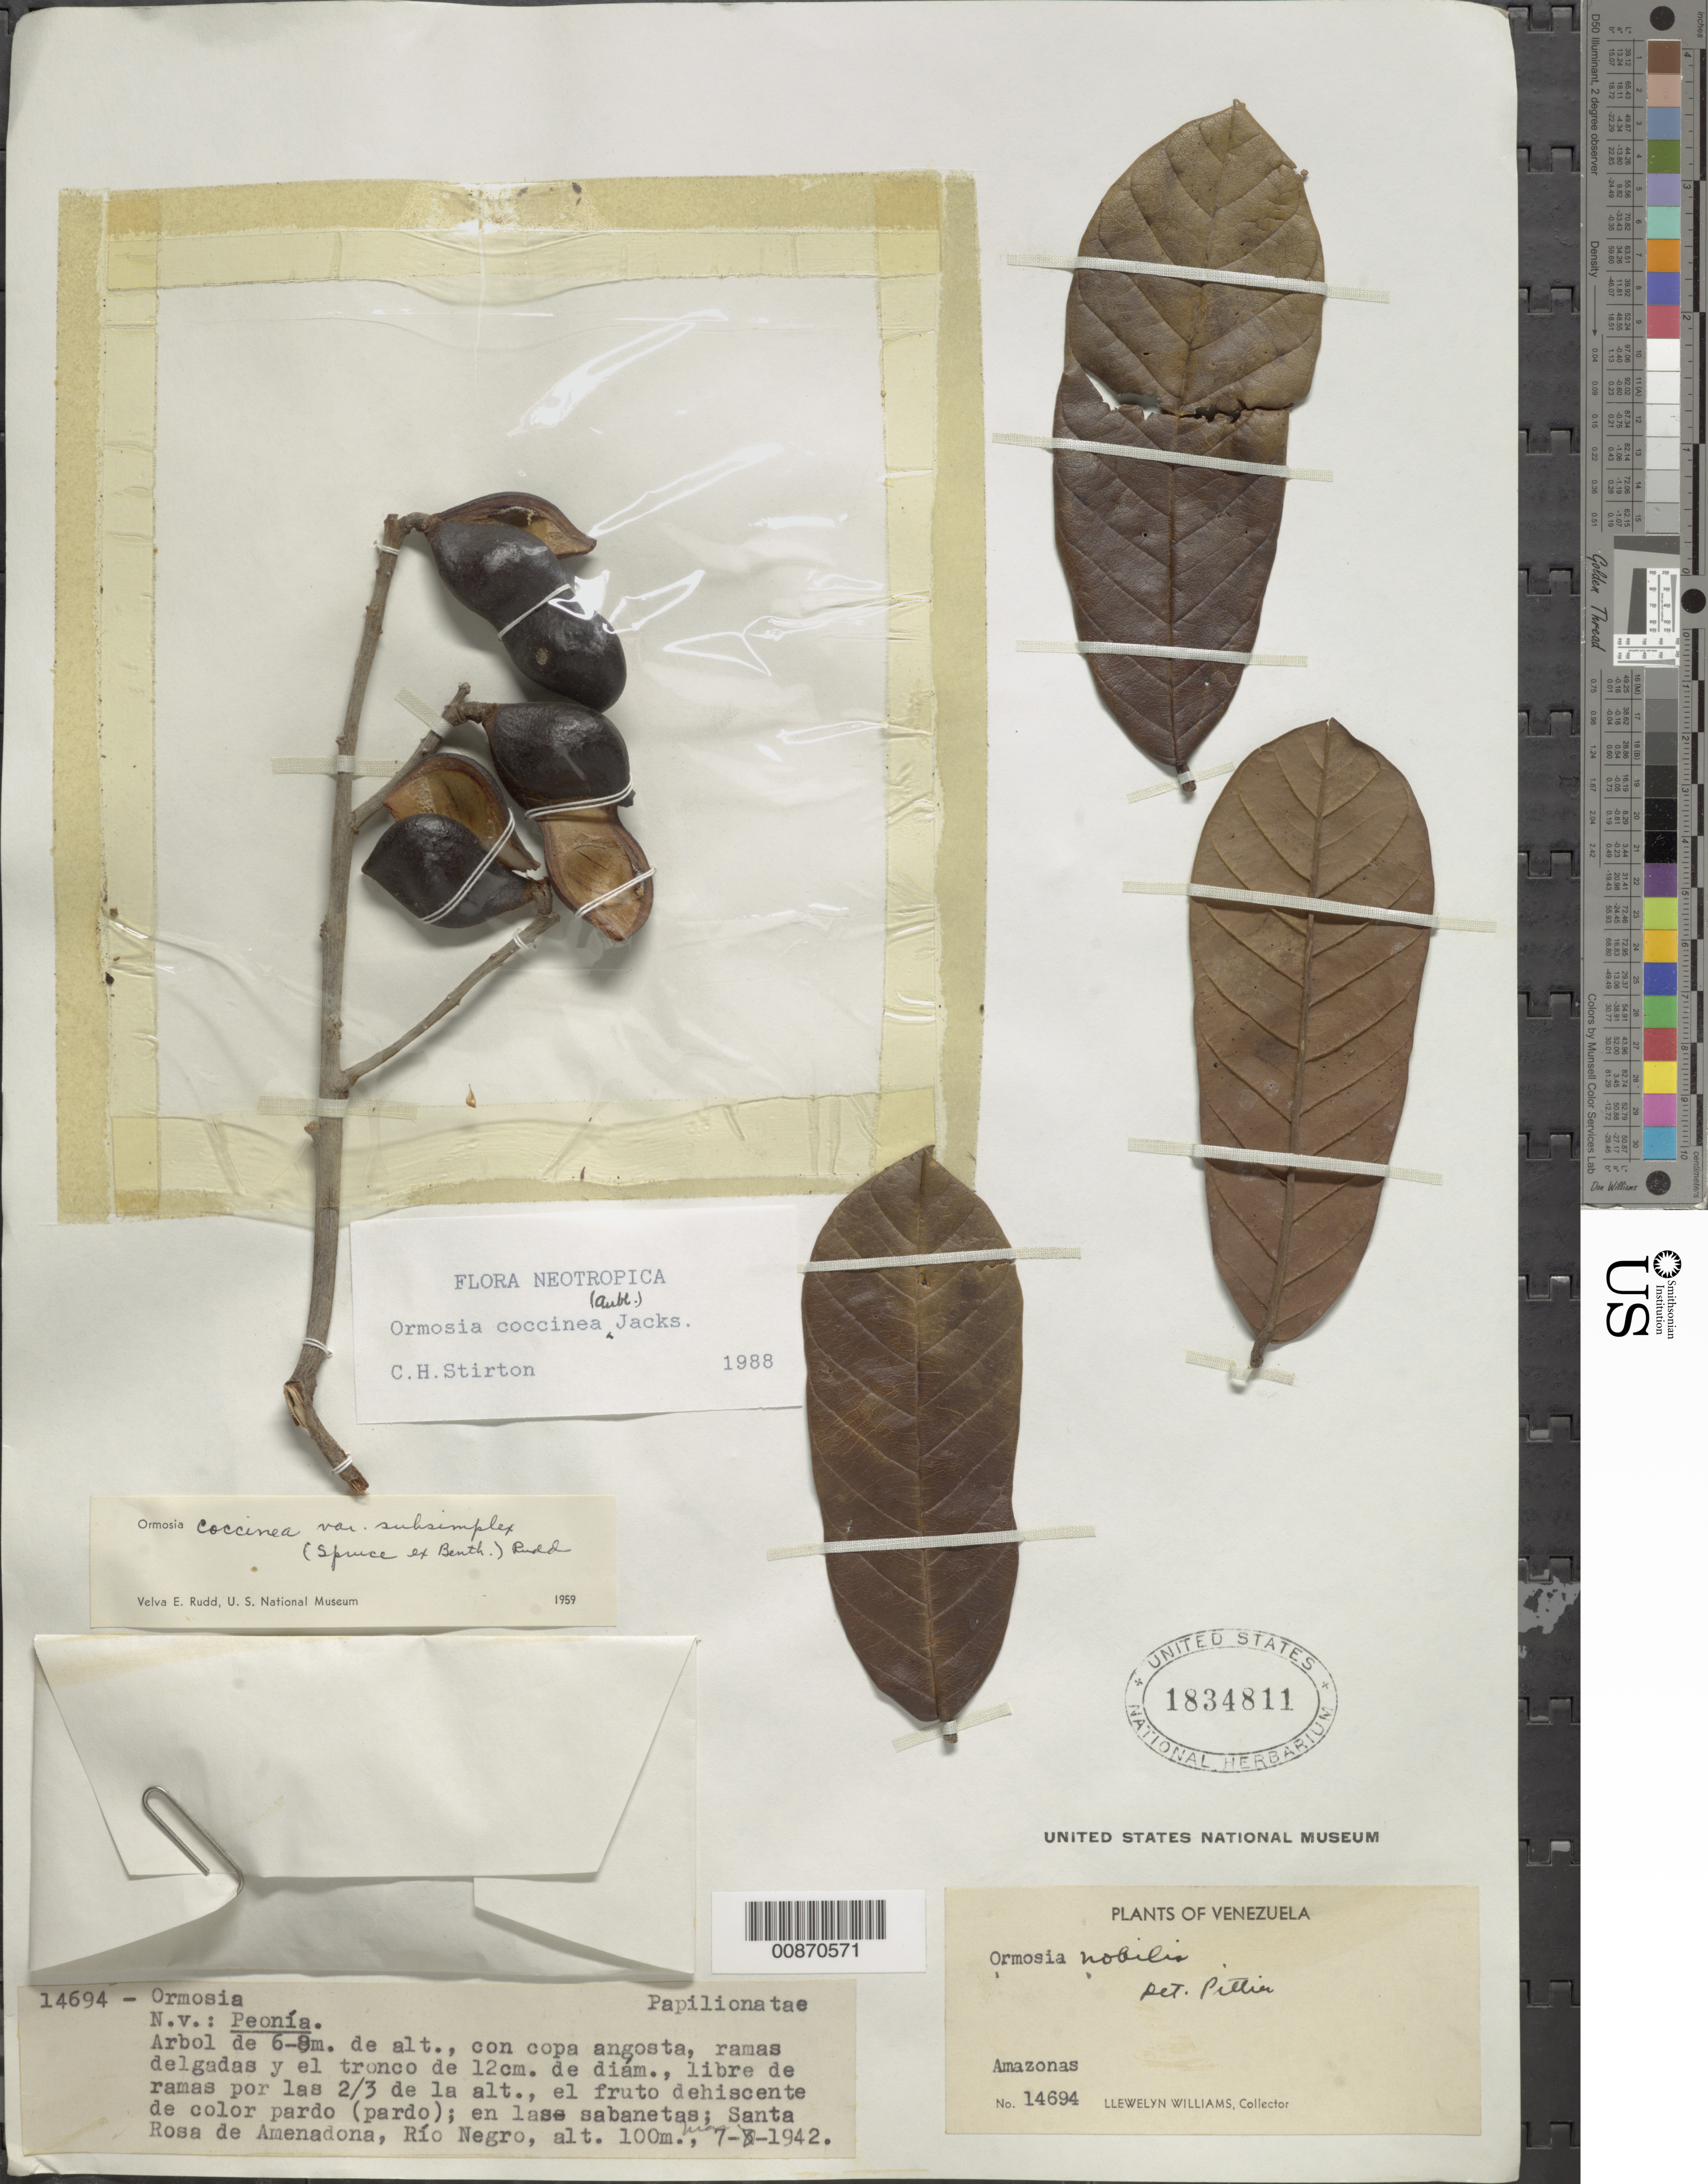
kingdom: Plantae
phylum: Tracheophyta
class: Magnoliopsida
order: Fabales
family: Fabaceae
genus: Ormosia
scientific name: Ormosia coccinea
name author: (Aubl.) Jacks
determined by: Stirton, Charles H.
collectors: Ll. Williams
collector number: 14694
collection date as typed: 7-Mar-42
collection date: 1942-03-07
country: Venezuela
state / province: Amazonas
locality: Santa Rosa de Amanadona, Río Negro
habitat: Sabanetas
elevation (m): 100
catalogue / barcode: US 1834811